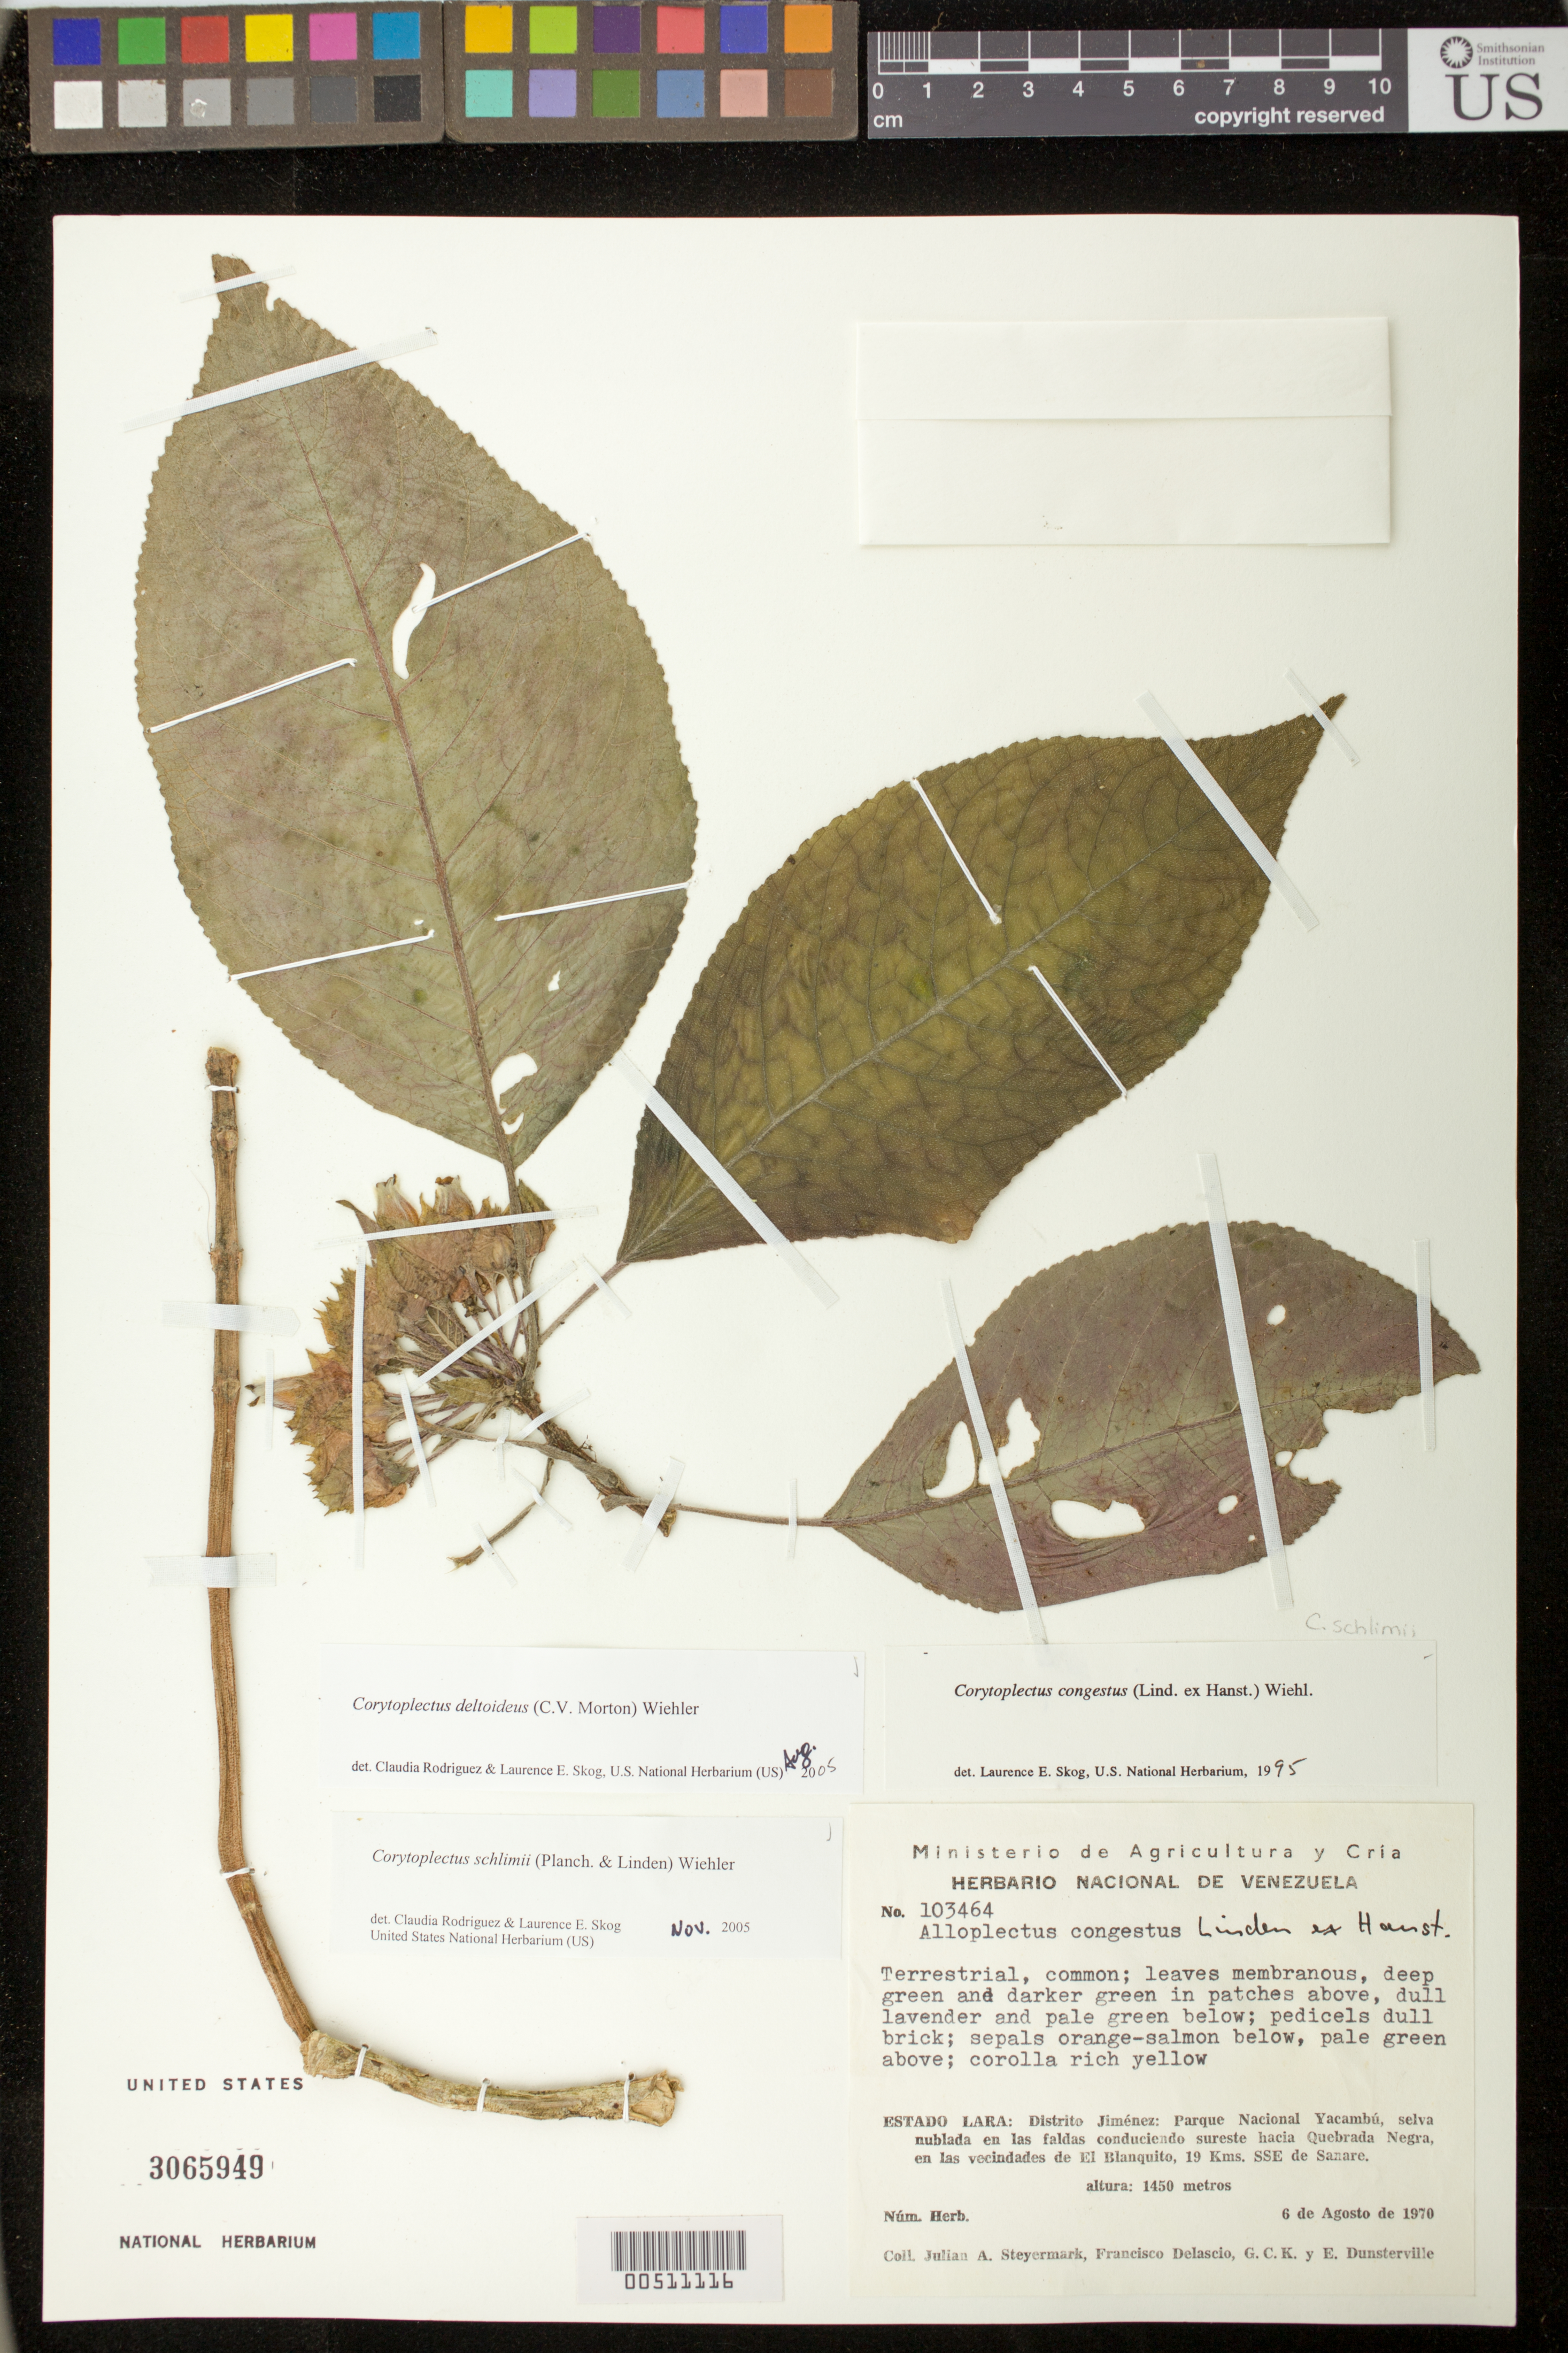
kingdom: Plantae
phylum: Tracheophyta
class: Magnoliopsida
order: Lamiales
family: Gesneriaceae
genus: Corytoplectus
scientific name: Corytoplectus schlimii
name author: (Planch. & Linden) Wiehler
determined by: Rodríguez-Flores, C. I.; Skog, L. E.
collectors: J. Steyermark, F. Delascio C., G. C. K. Dunsterville & E. Dunsterville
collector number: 103464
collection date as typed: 06 Aug 1970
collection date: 1970-08-06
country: Venezuela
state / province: Lara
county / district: Jiménez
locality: Distrito Jiménez, Parque Nacional Yacambú, sureste hacia Quebrada Negra, en las vecindades de El Blanquito, 19 km SSE de Sanare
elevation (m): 1450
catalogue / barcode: US 3065949